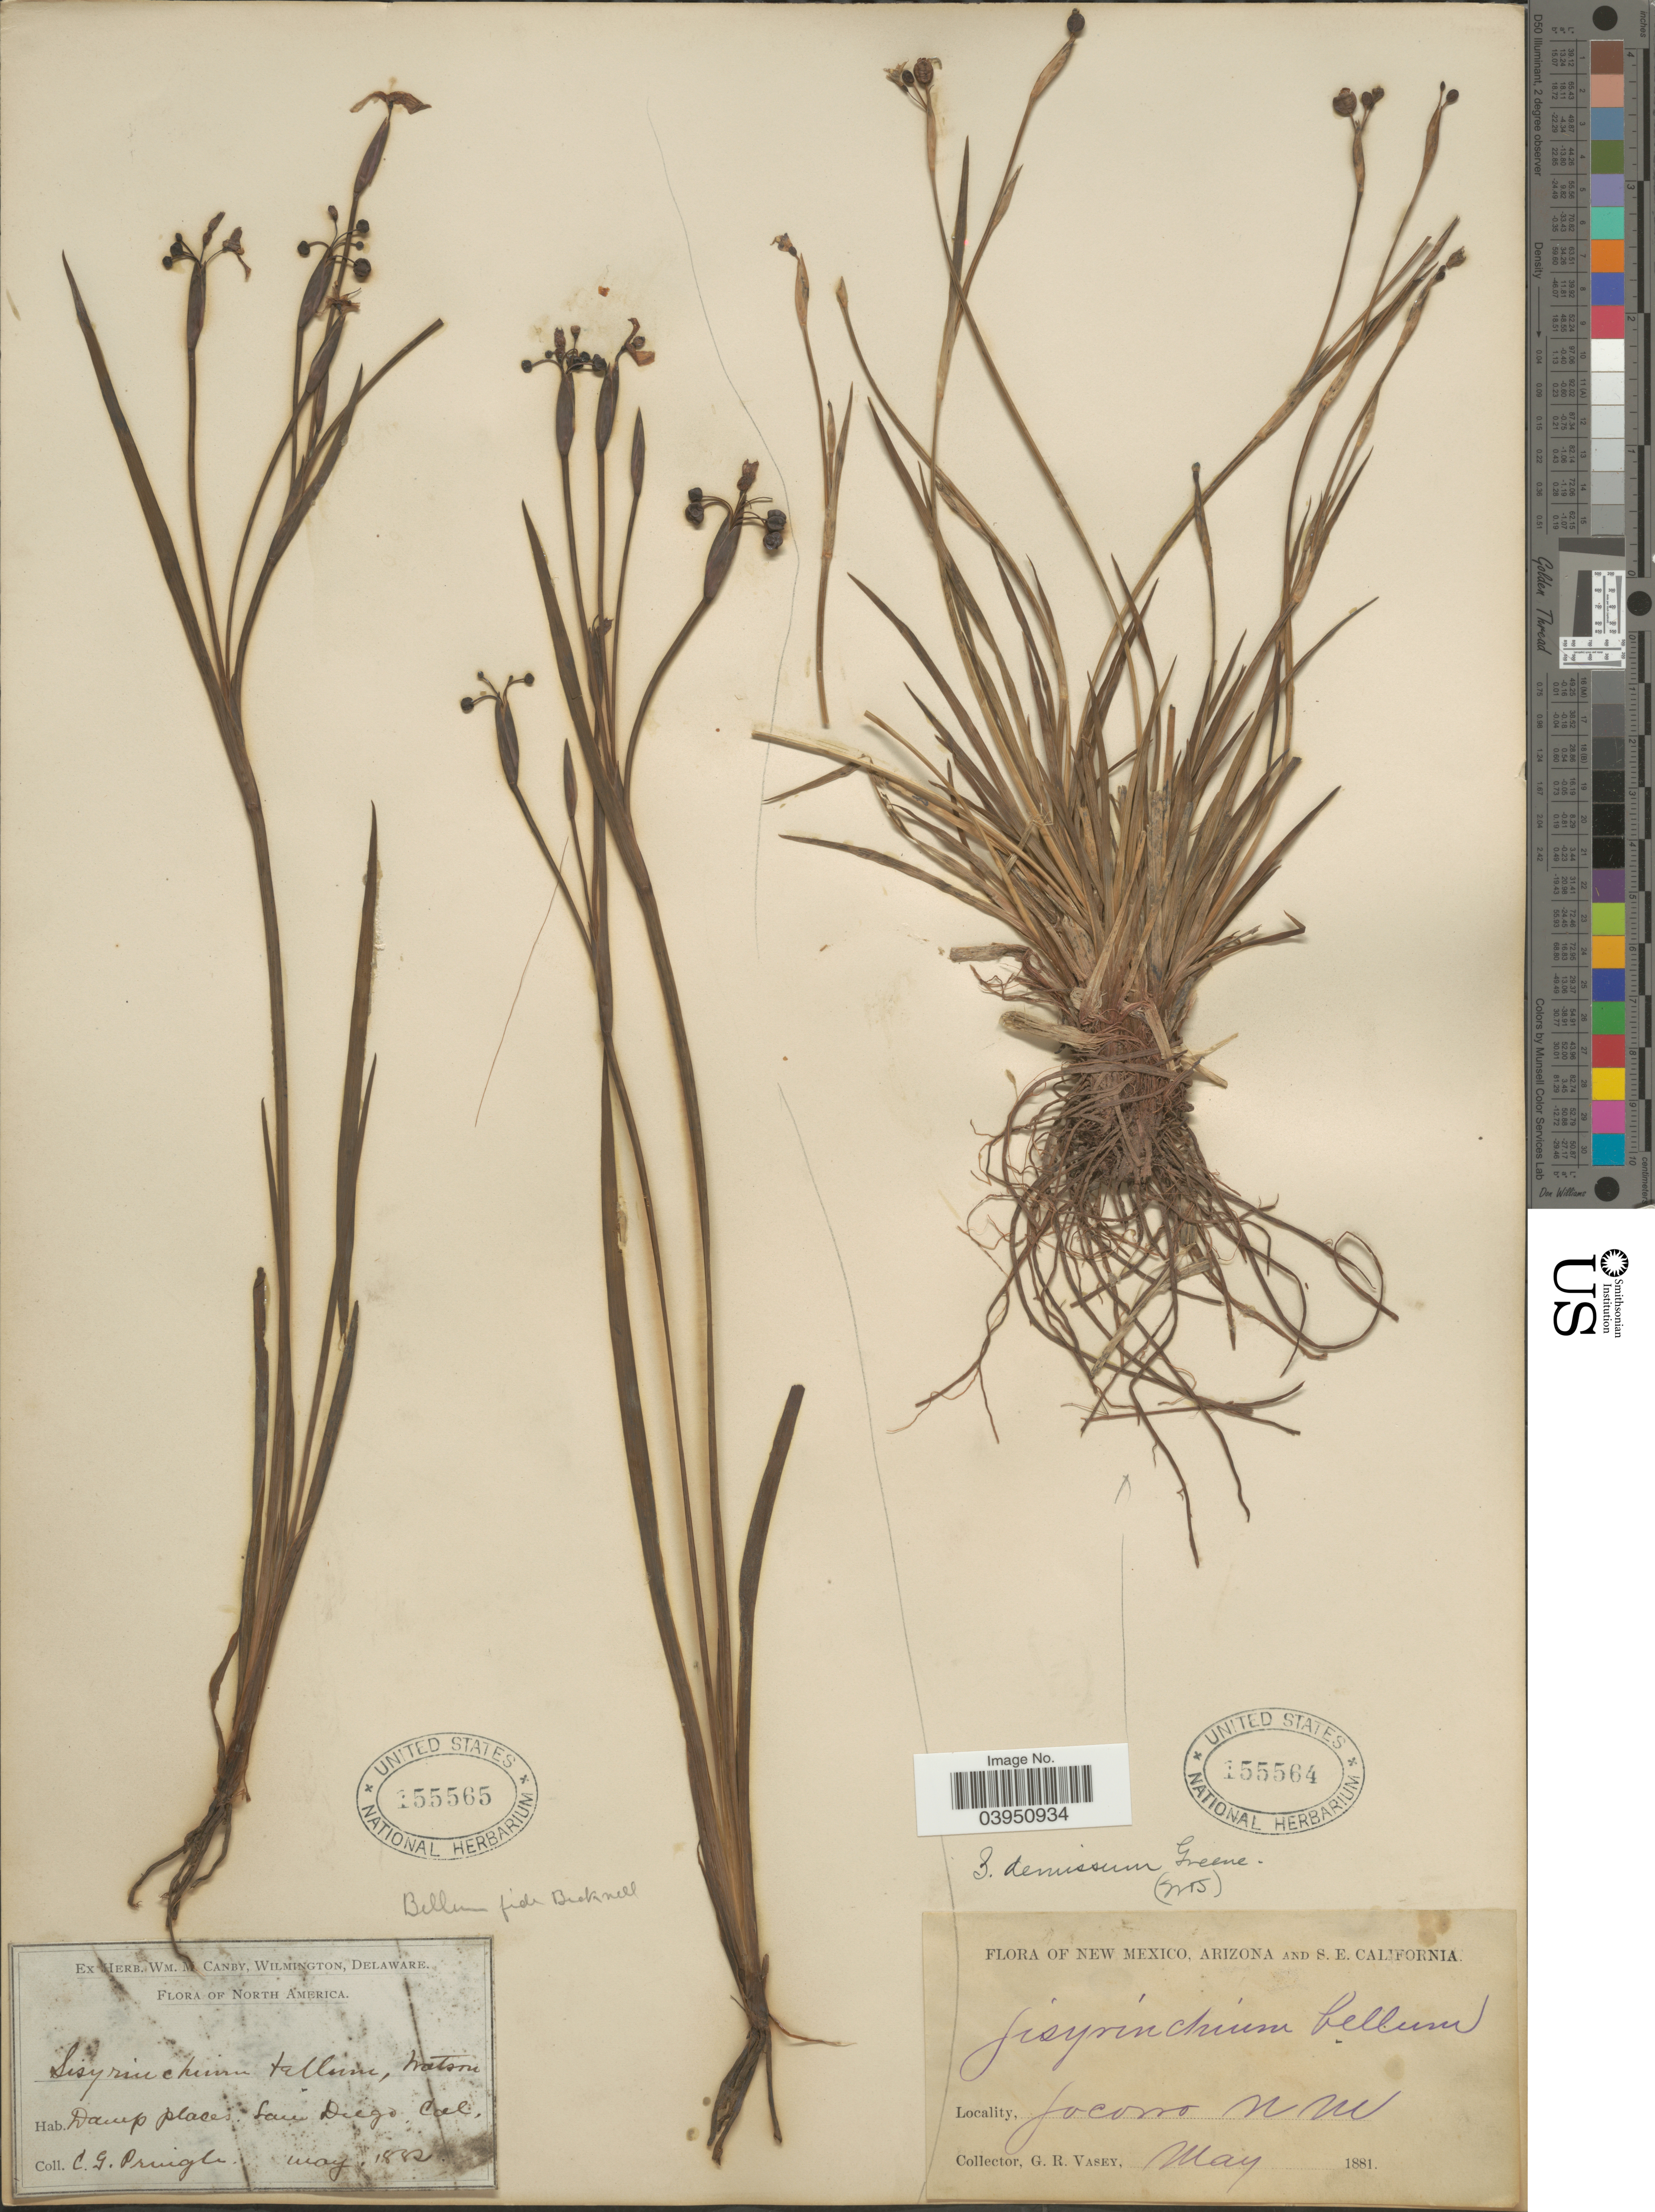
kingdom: Plantae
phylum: Tracheophyta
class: Liliopsida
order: Asparagales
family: Iridaceae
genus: Sisyrinchium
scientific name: Sisyrinchium demissum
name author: Greene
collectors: C. G. Pringle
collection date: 1882-05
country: United States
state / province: California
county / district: San Diego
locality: Damp places San Diego.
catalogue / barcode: US 155565